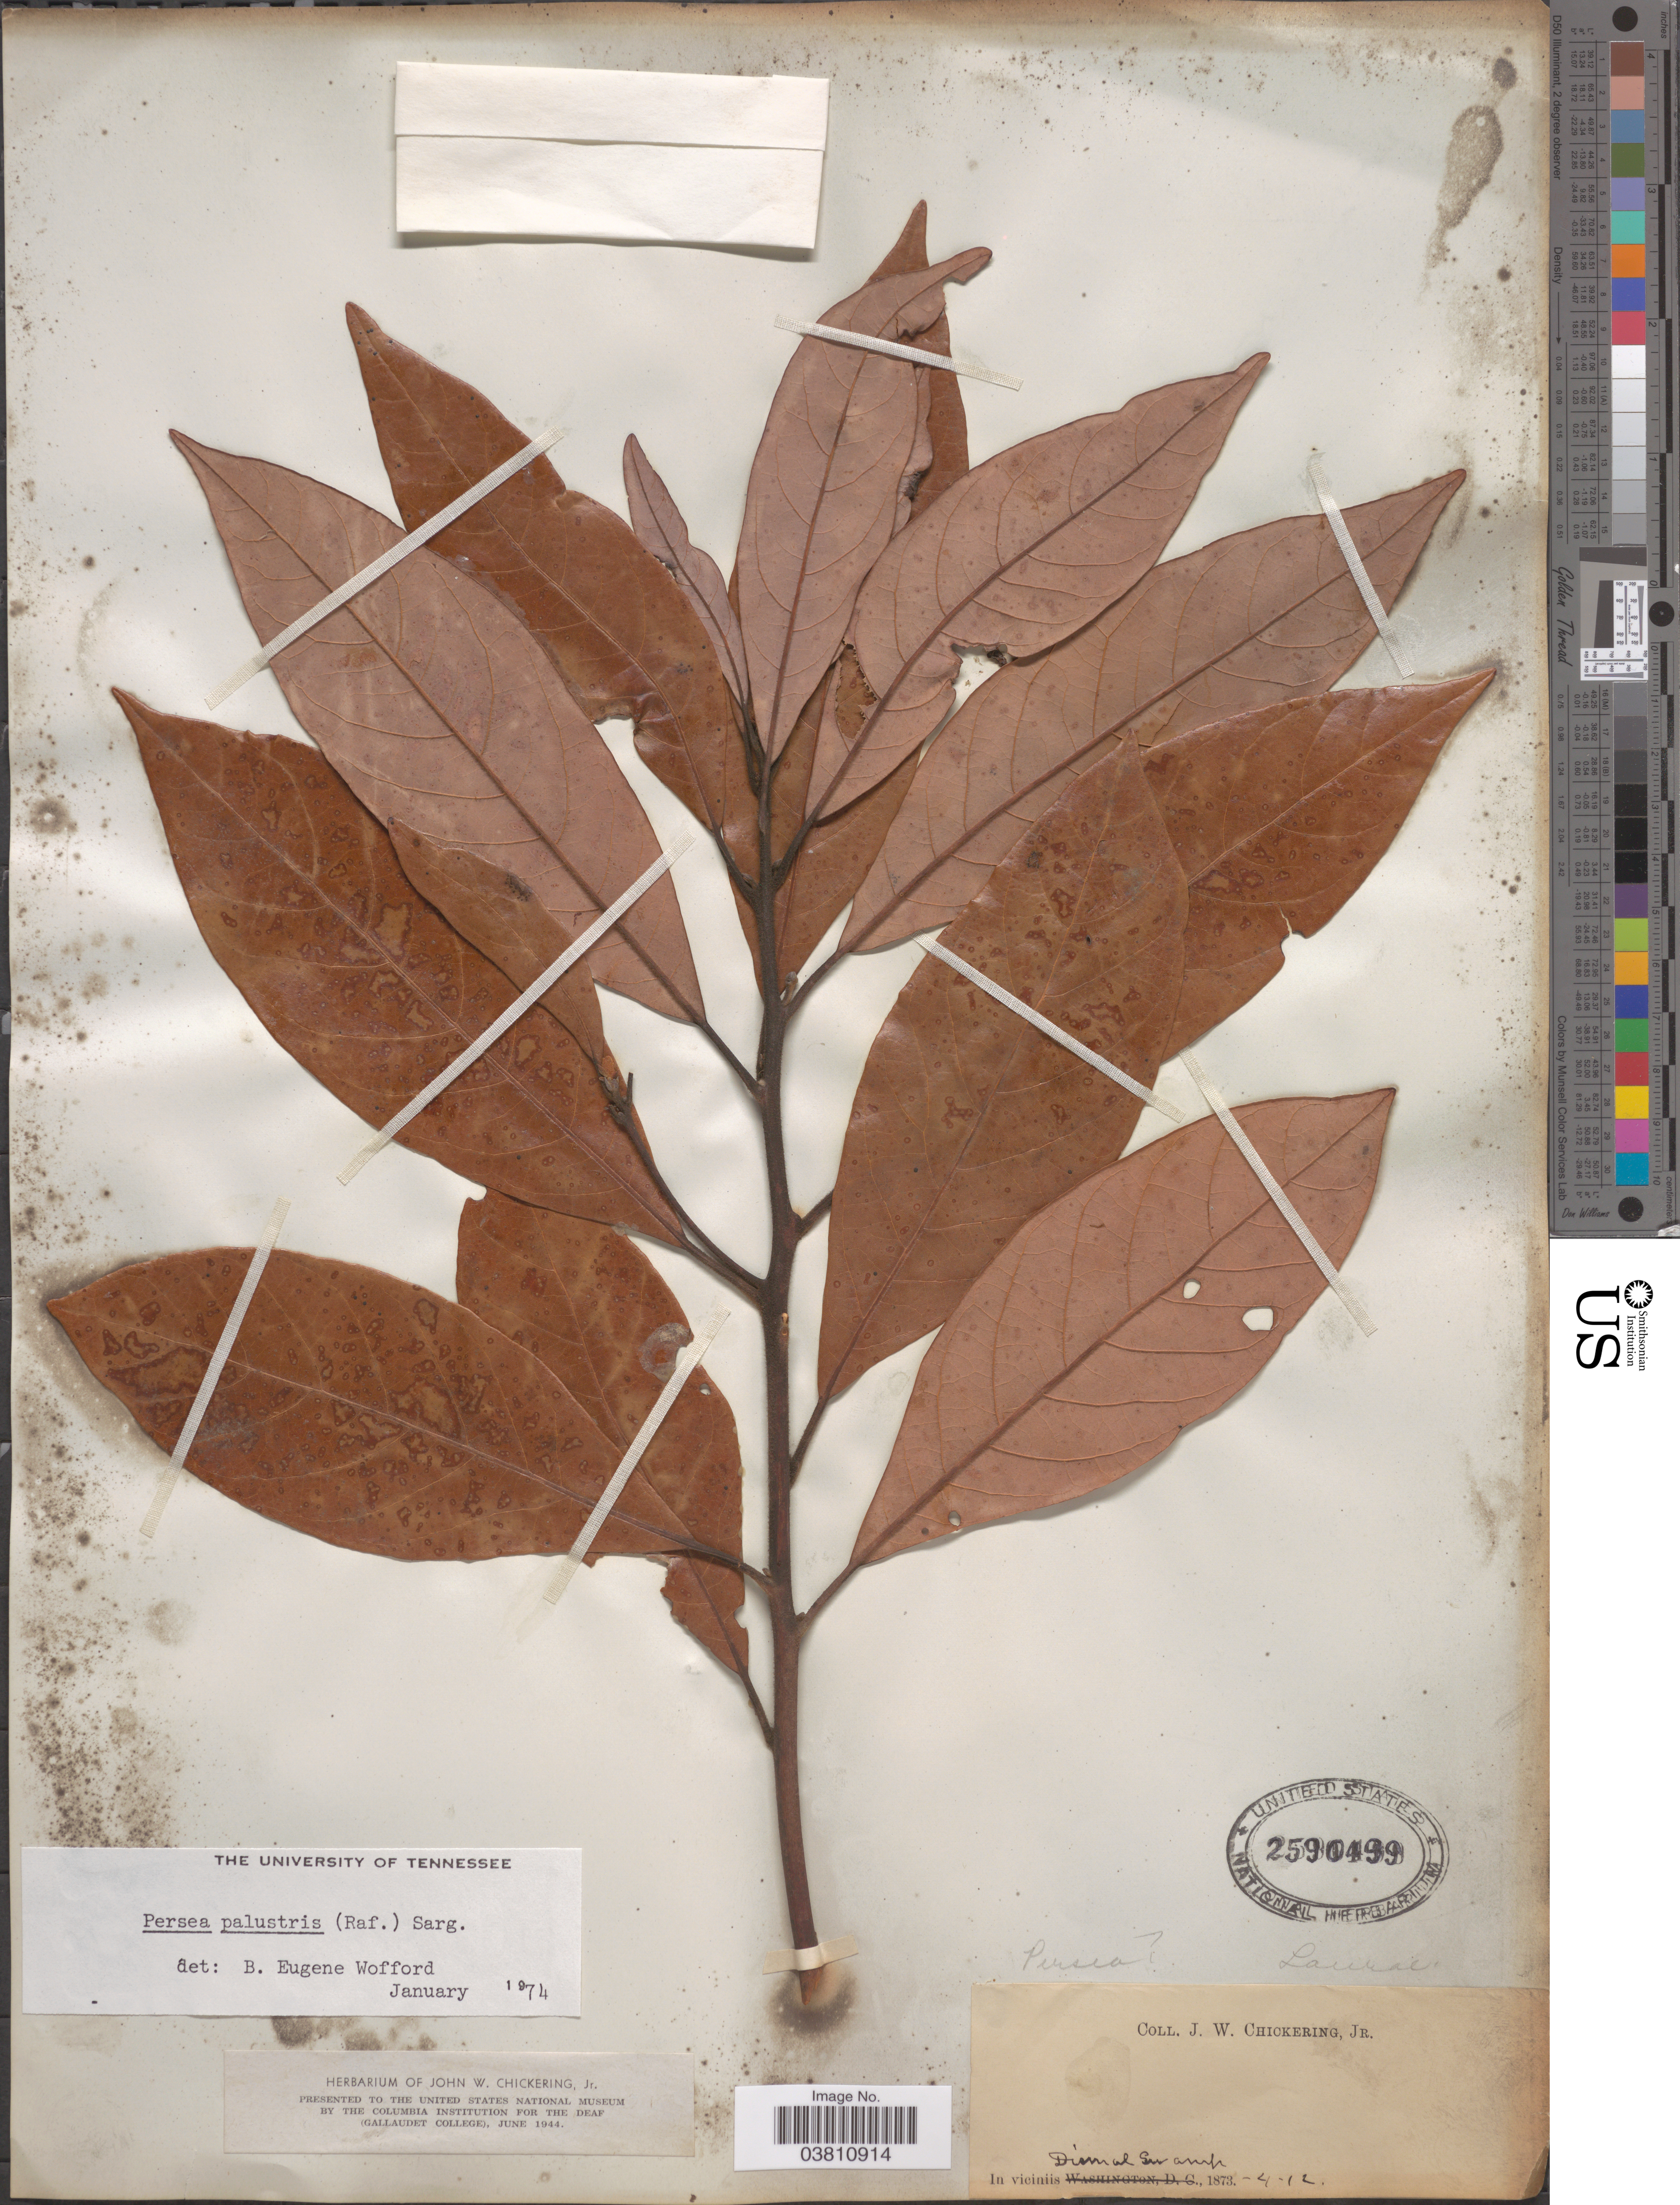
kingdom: Plantae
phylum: Tracheophyta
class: Magnoliopsida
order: Laurales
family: Lauraceae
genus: Persea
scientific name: Persea palustris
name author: (Raf.) Sarg.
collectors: J. Chickering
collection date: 1873-04-12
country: United States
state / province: Virginia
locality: In viciniis Dismal Swamp.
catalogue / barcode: US 2590499